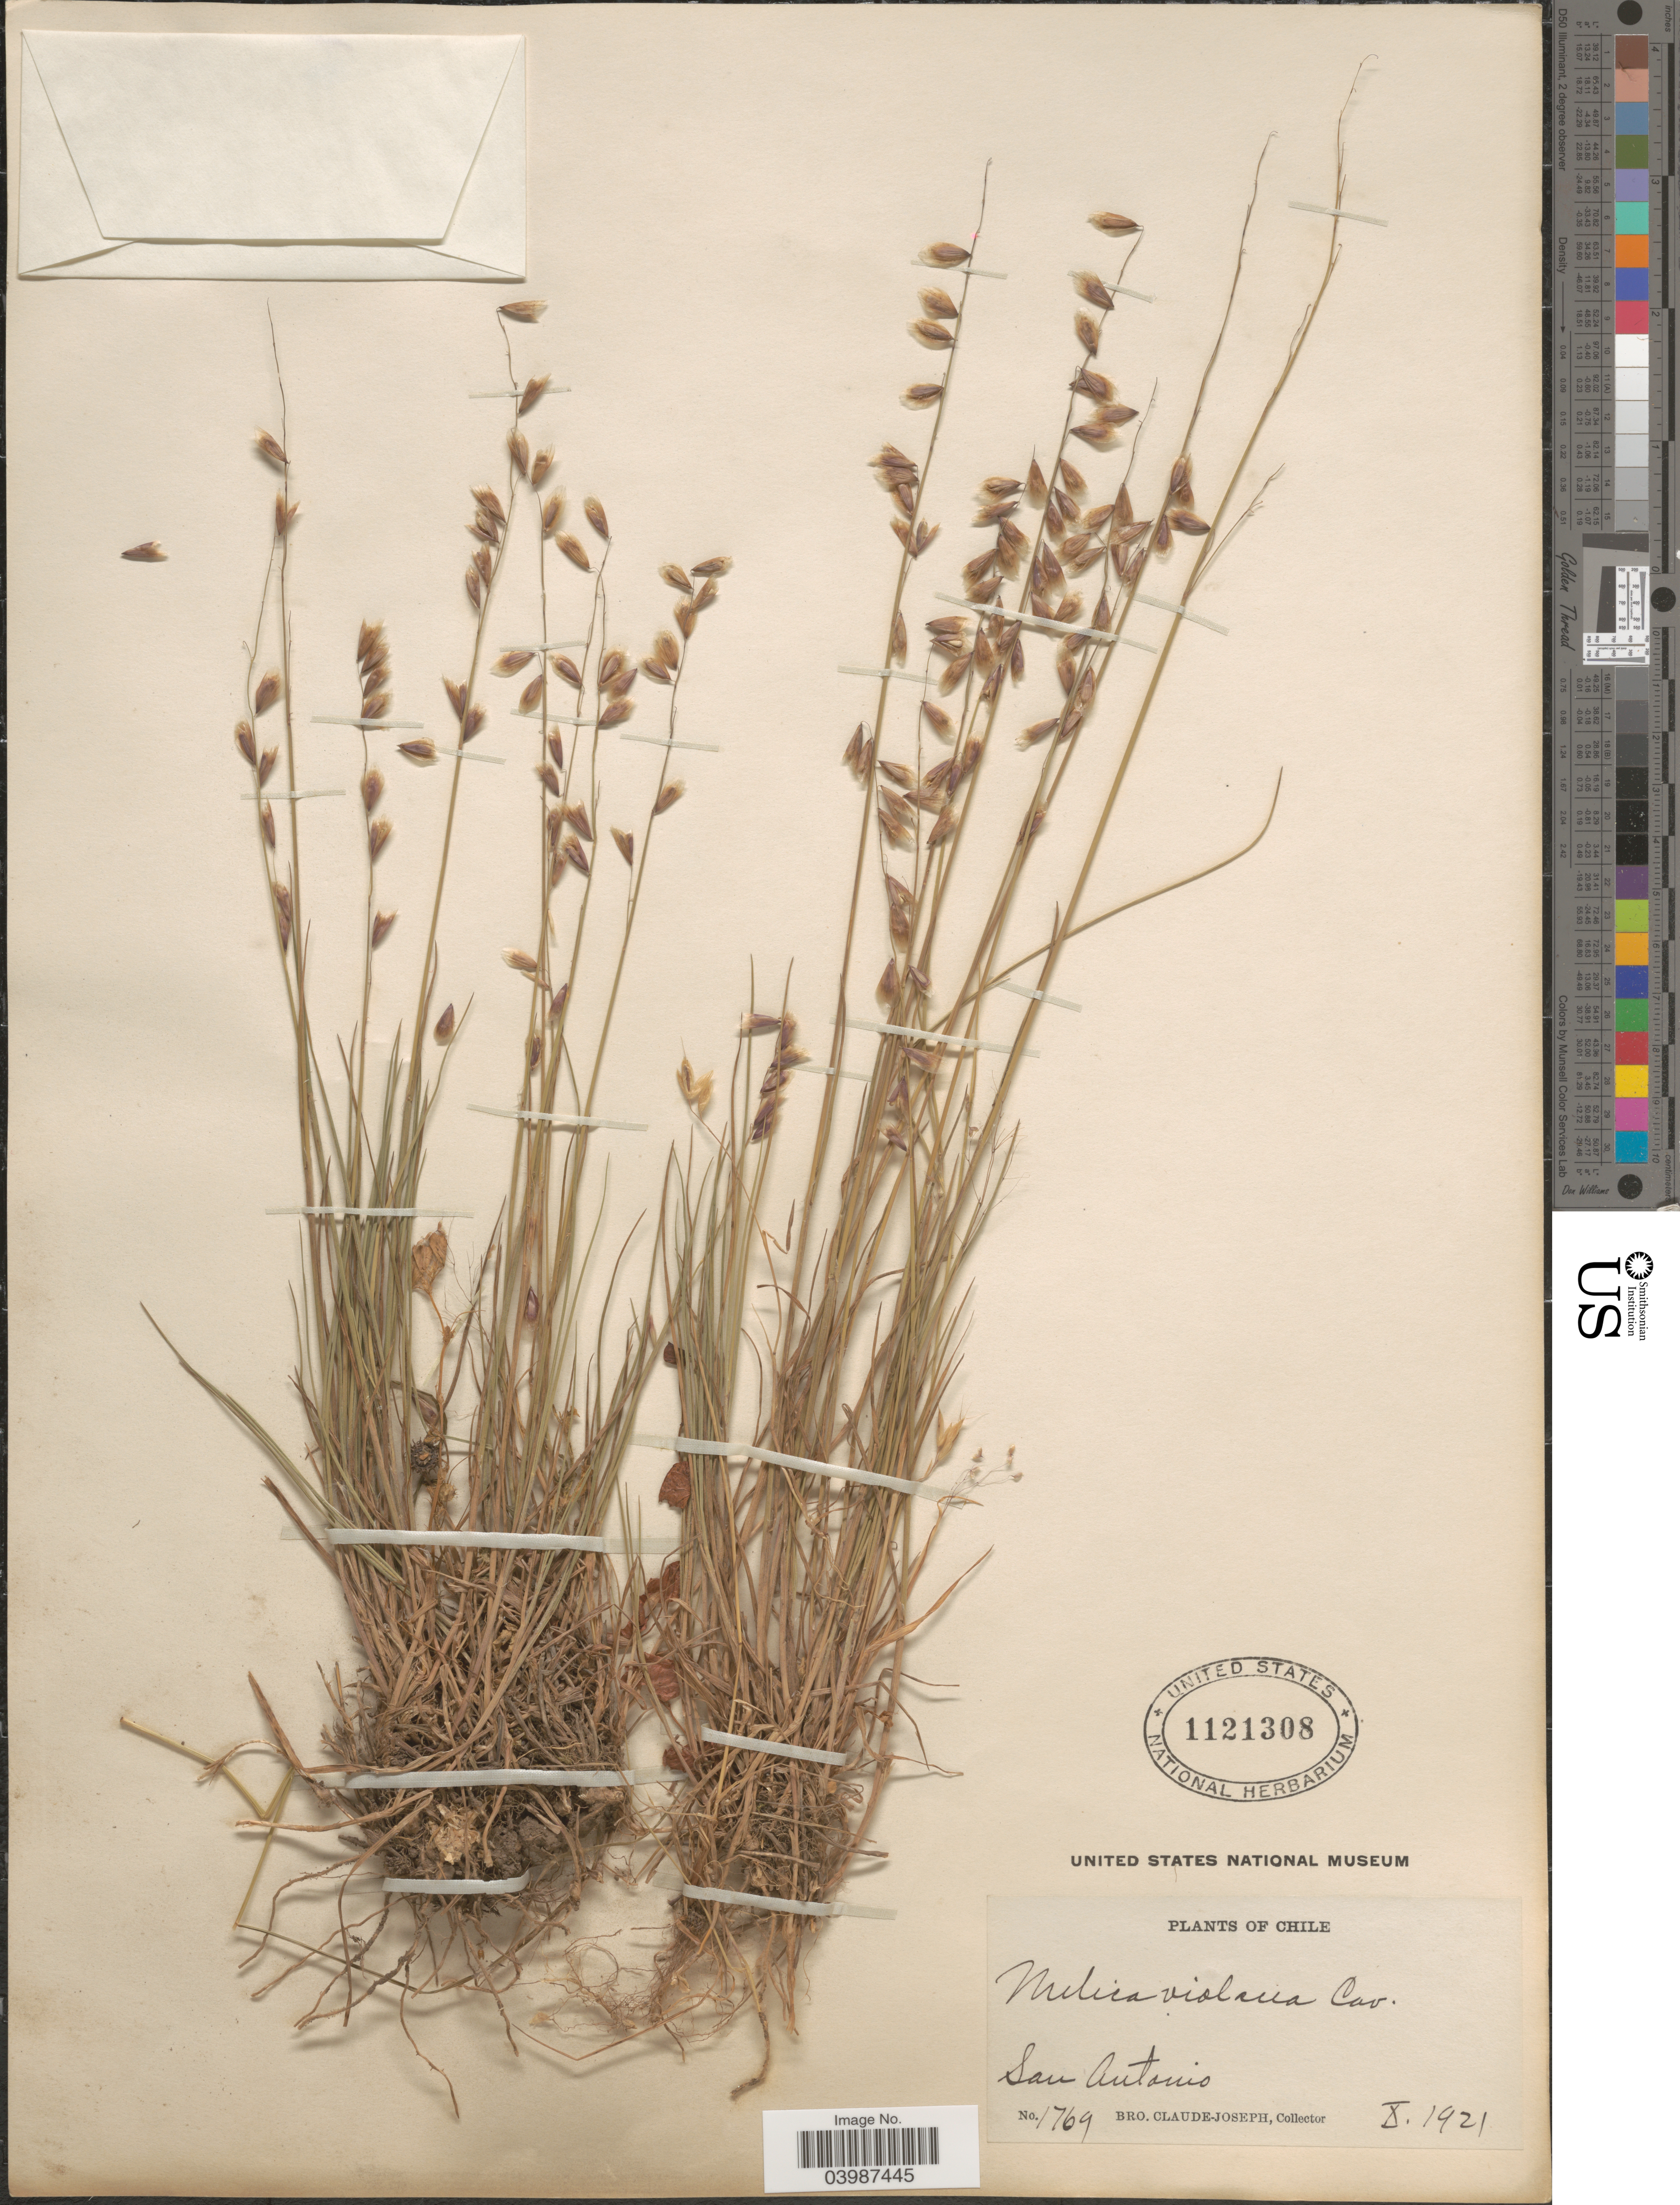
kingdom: Plantae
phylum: Tracheophyta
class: Liliopsida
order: Poales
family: Poaceae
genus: Melica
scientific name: Melica violacea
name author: Cav.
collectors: Bro. Claude-Joseph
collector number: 1769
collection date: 1921-10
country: Chile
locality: San Antonio.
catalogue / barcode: US 1121308